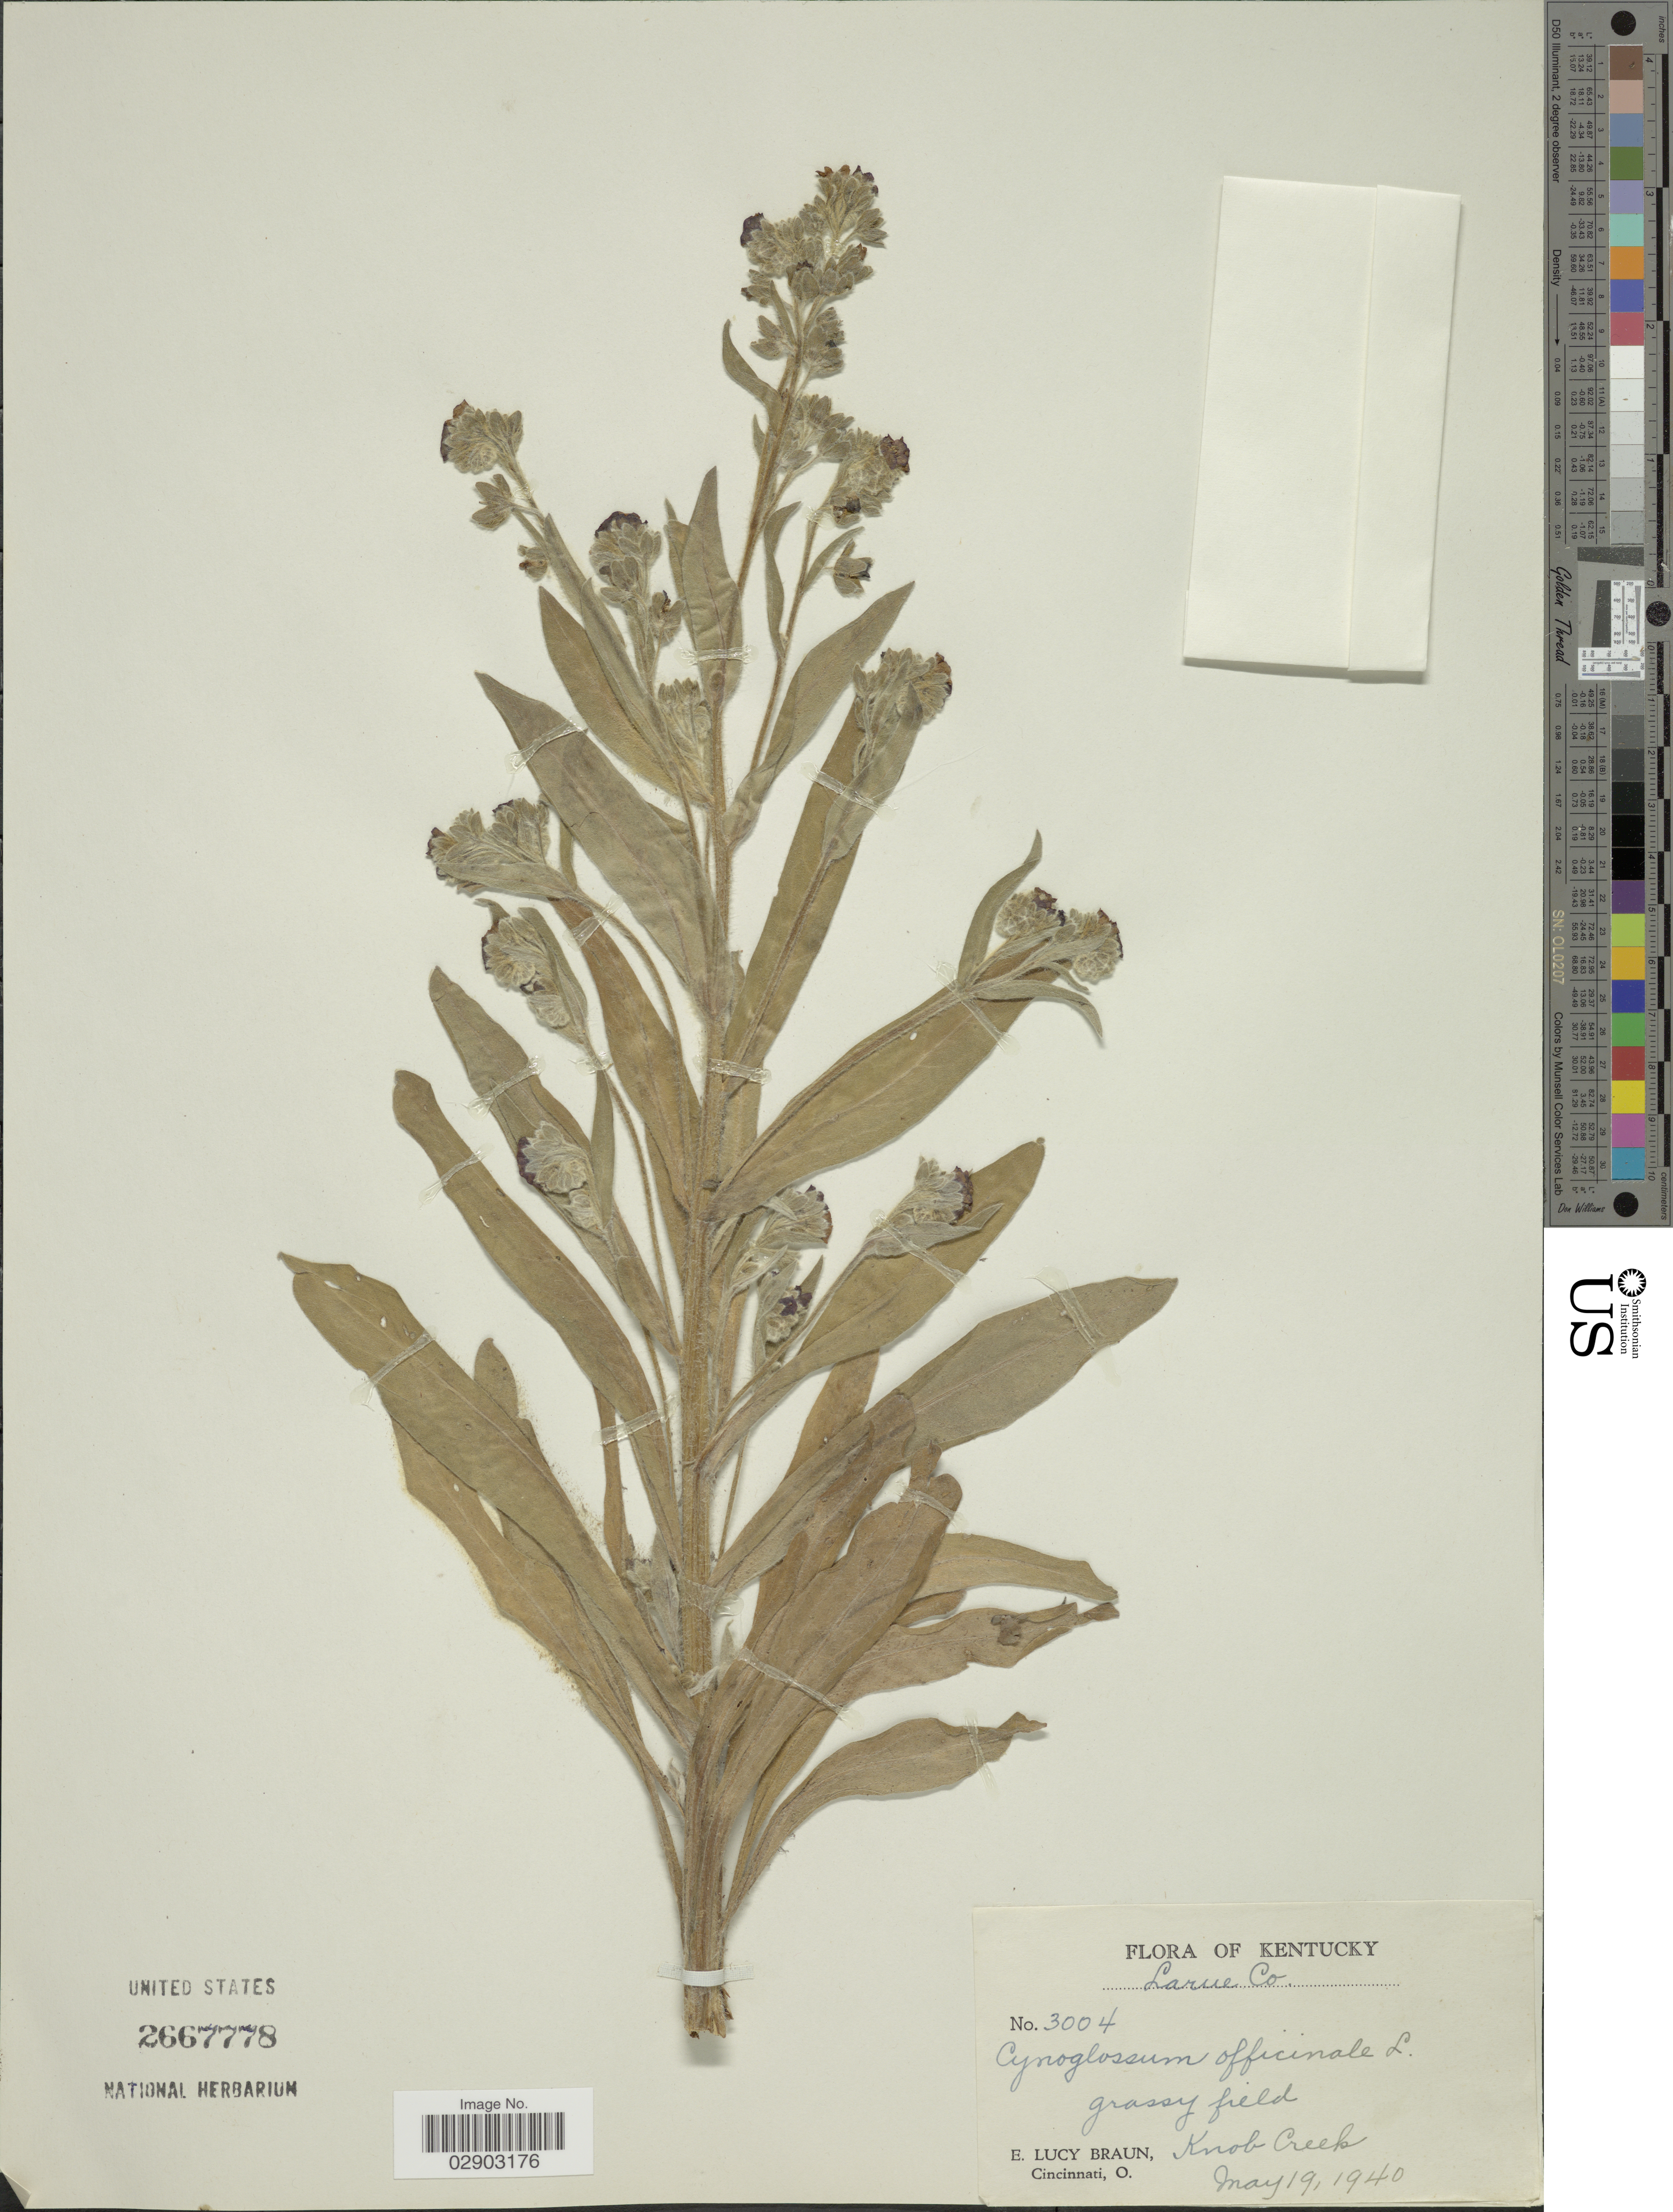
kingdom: Plantae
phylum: Tracheophyta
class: Magnoliopsida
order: Boraginales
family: Boraginaceae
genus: Cynoglossum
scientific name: Cynoglossum officinale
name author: L.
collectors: E. L. Braun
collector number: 3004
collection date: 1940-05-19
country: United States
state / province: Kentucky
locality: Larne Co. Knob Creek.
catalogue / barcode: US 2667778